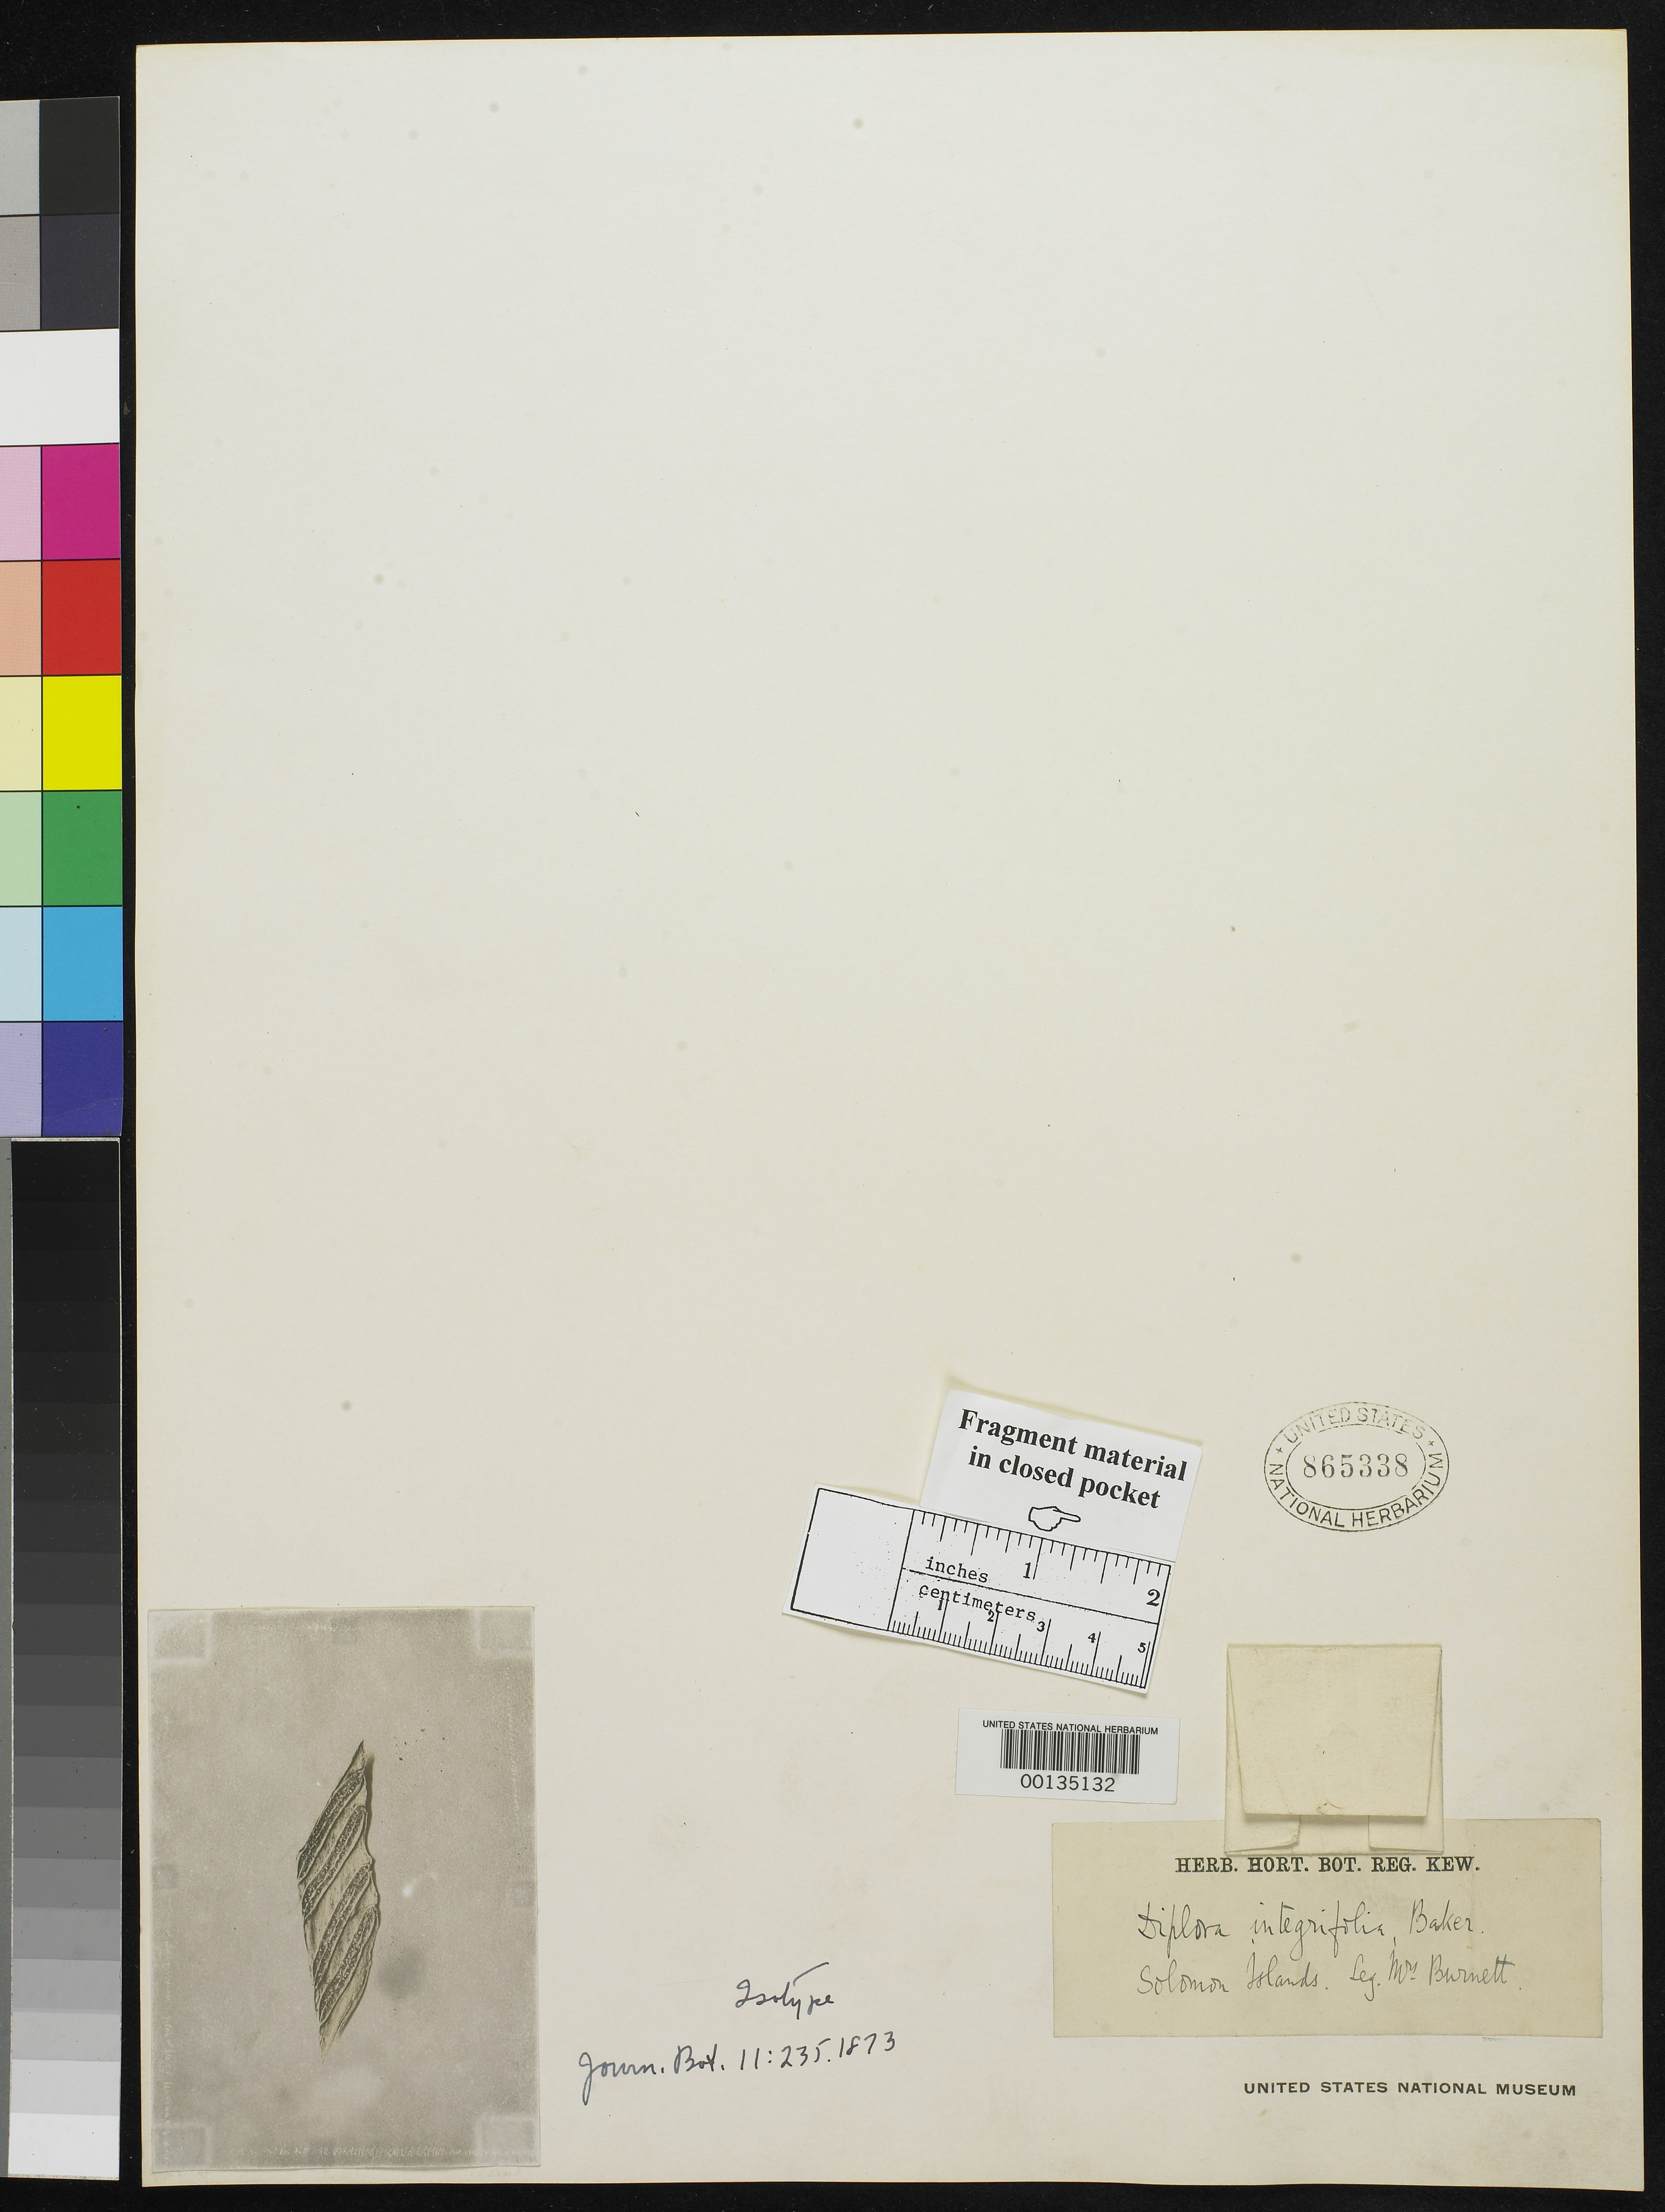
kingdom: Plantae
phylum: Tracheophyta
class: Polypodiopsida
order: Polypodiales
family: Aspleniaceae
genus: Diplora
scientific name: Diplora integrifolia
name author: Baker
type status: Type Fragment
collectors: -. Burnett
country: Solomon Islands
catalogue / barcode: US 865338